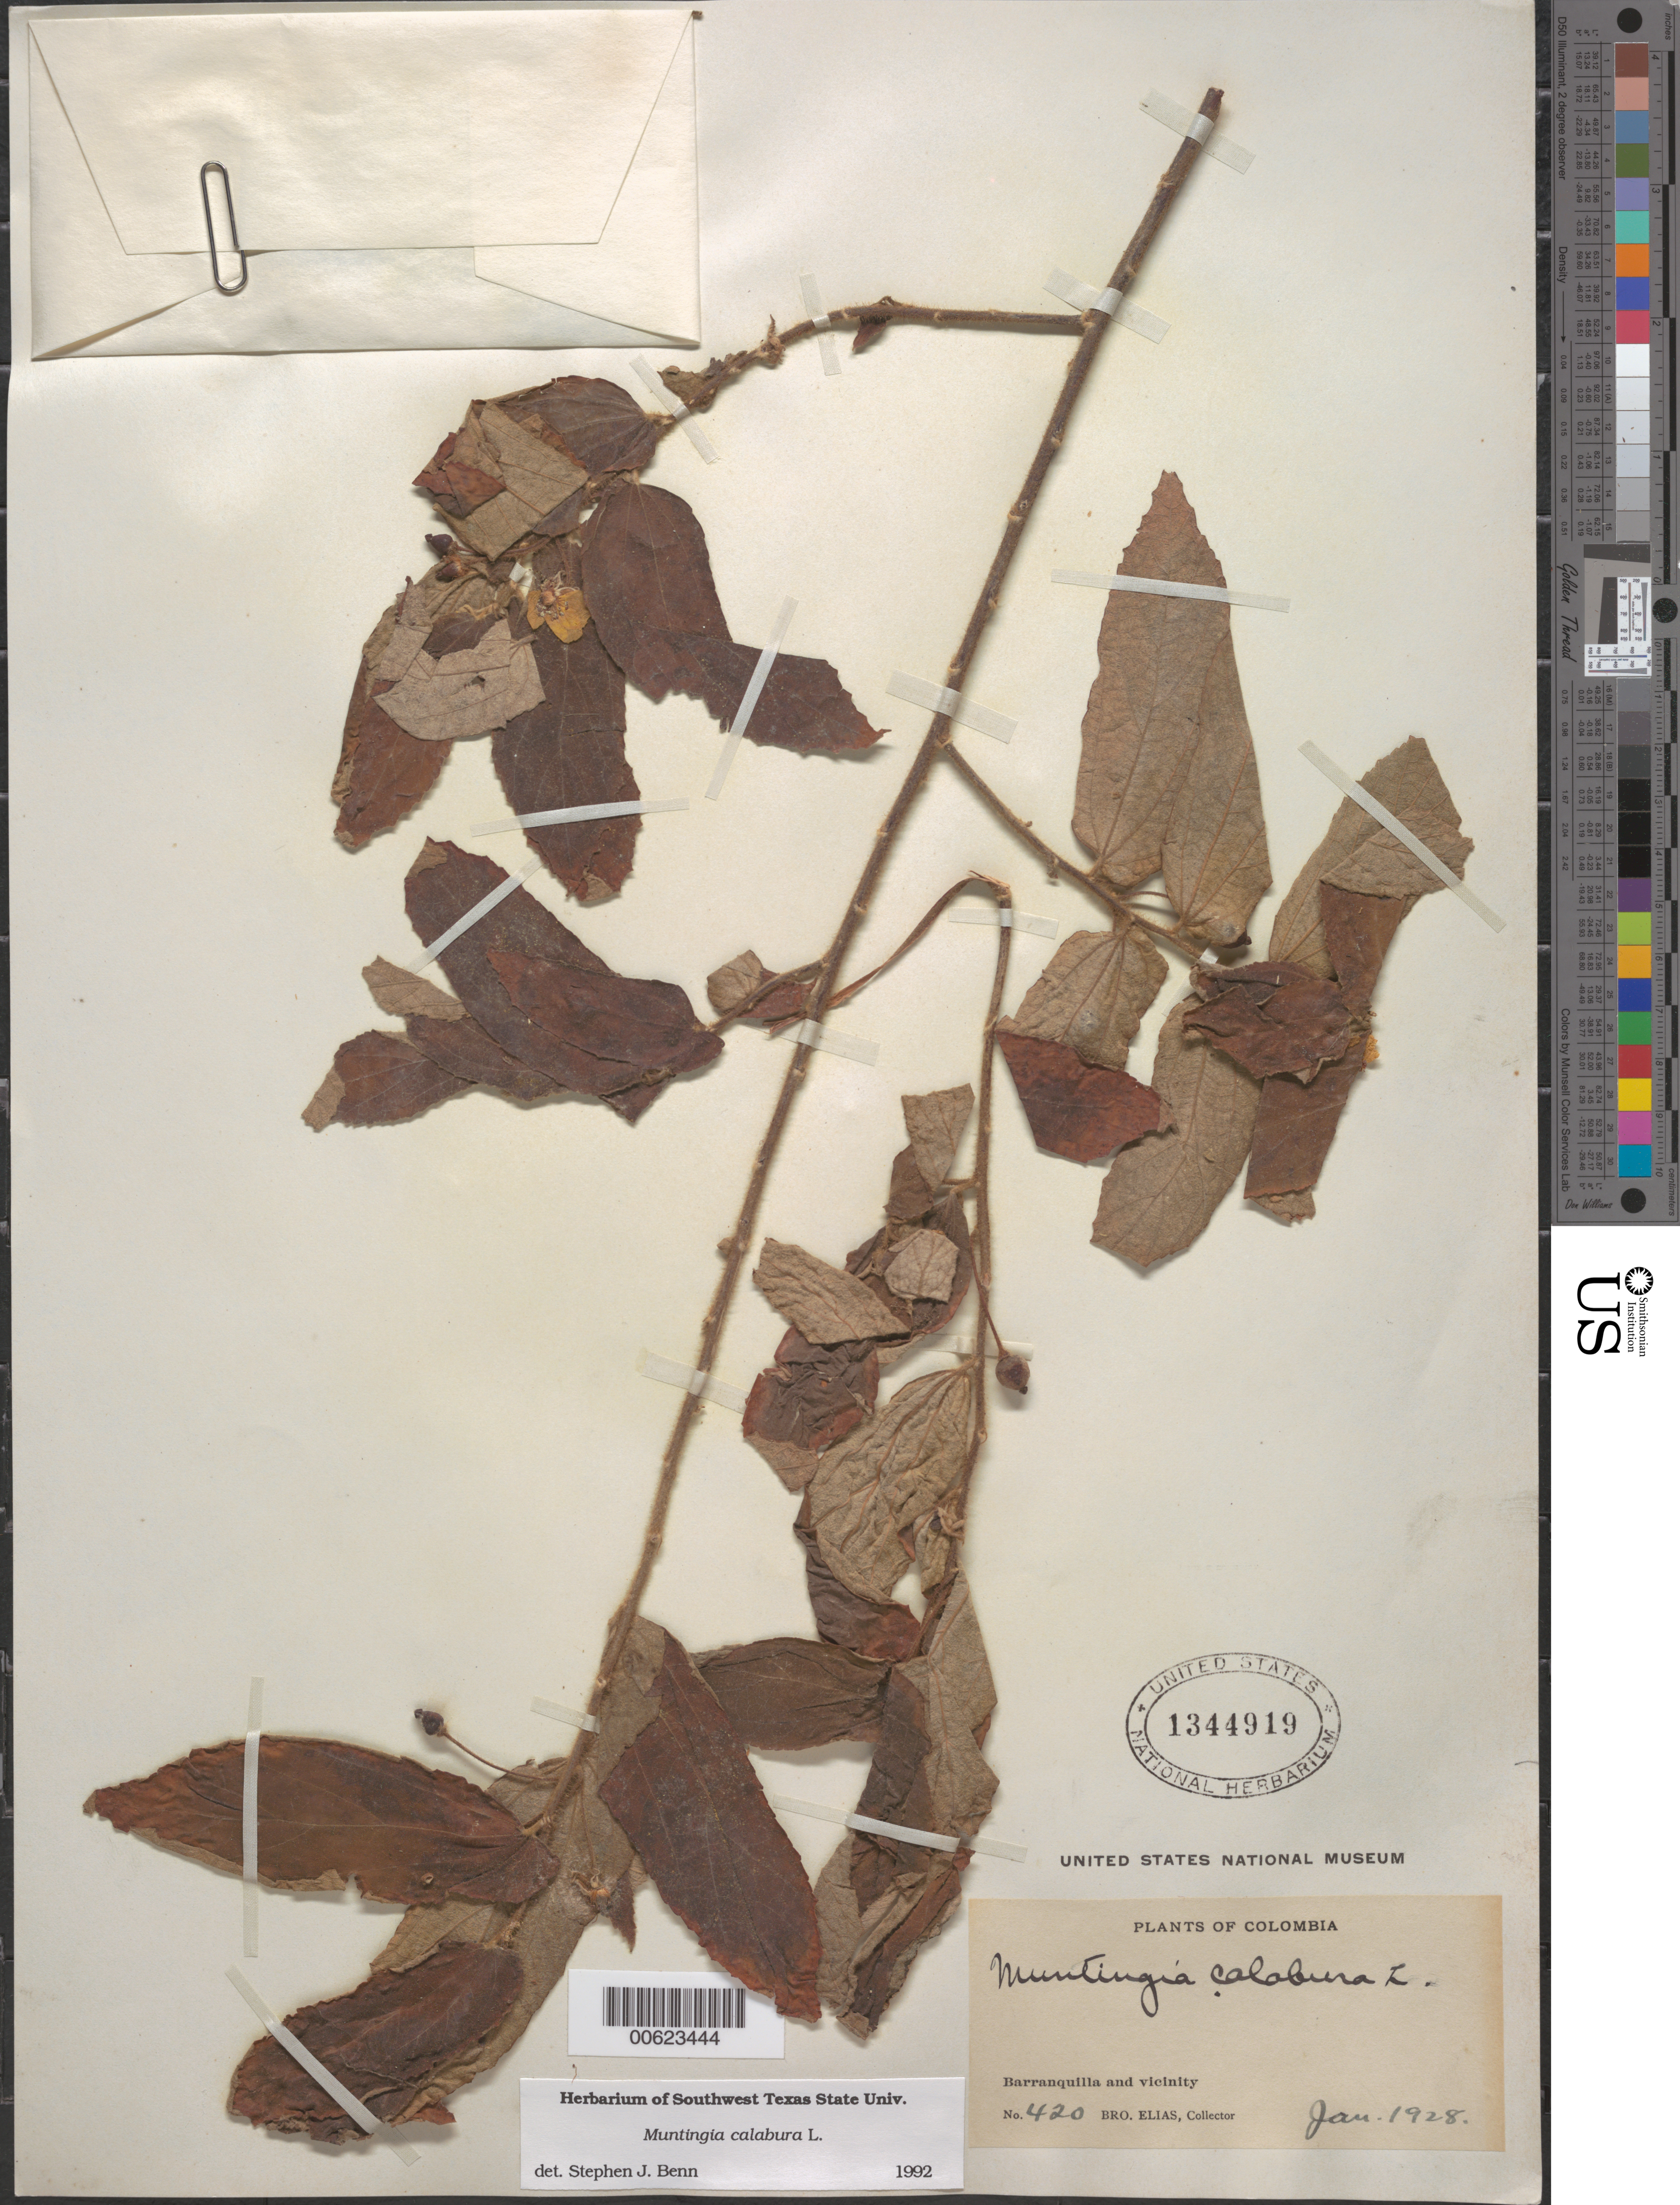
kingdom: Plantae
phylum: Tracheophyta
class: Magnoliopsida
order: Malvales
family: Muntingiaceae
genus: Muntingia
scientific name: Muntingia calabura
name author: L.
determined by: Benn, S. J.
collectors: Bro. Elias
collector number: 420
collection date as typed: Jan 1928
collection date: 1928-01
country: Colombia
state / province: Atlántico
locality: Barranquilla and vicinity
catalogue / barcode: US 1344919